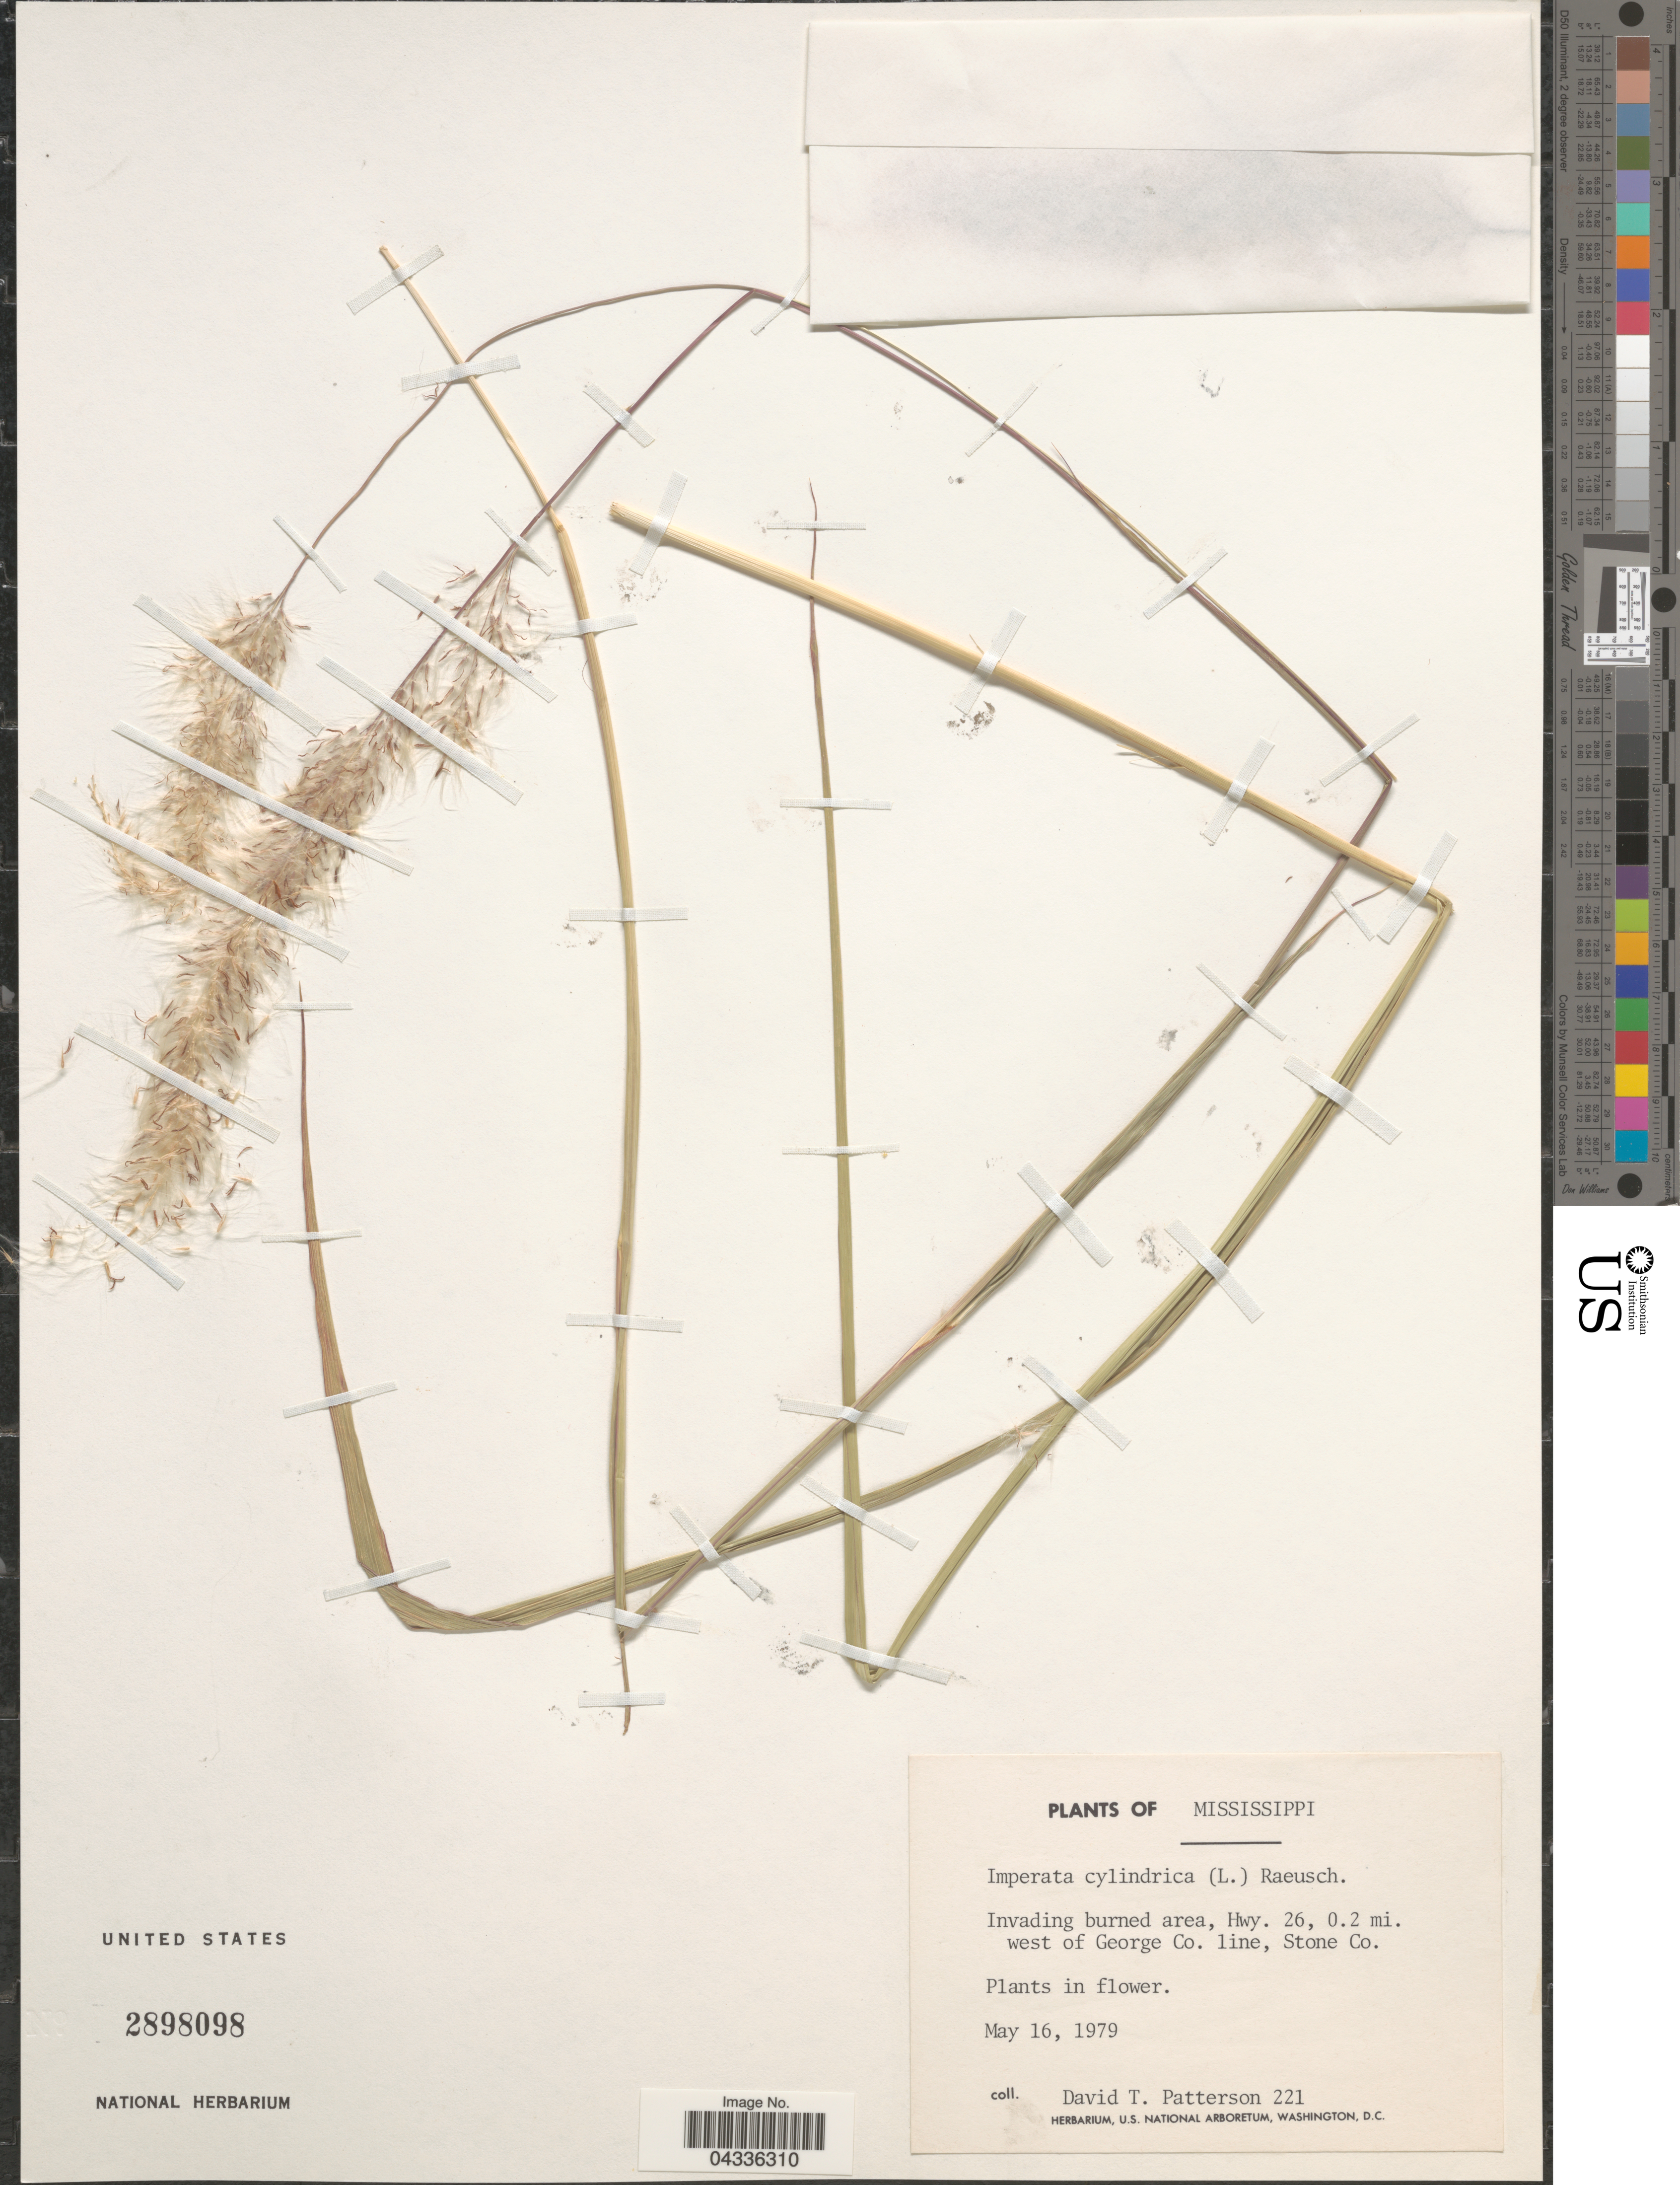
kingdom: Plantae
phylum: Tracheophyta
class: Liliopsida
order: Poales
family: Poaceae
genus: Imperata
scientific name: Imperata cylindrica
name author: (L.) P. Beauv.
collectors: D. Patterson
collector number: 221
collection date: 1979-05-16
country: United States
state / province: Mississippi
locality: Invading burned area, Hwy. 26, 0.2 mi. west of George Co. line, Stone Co.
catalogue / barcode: US 2898098